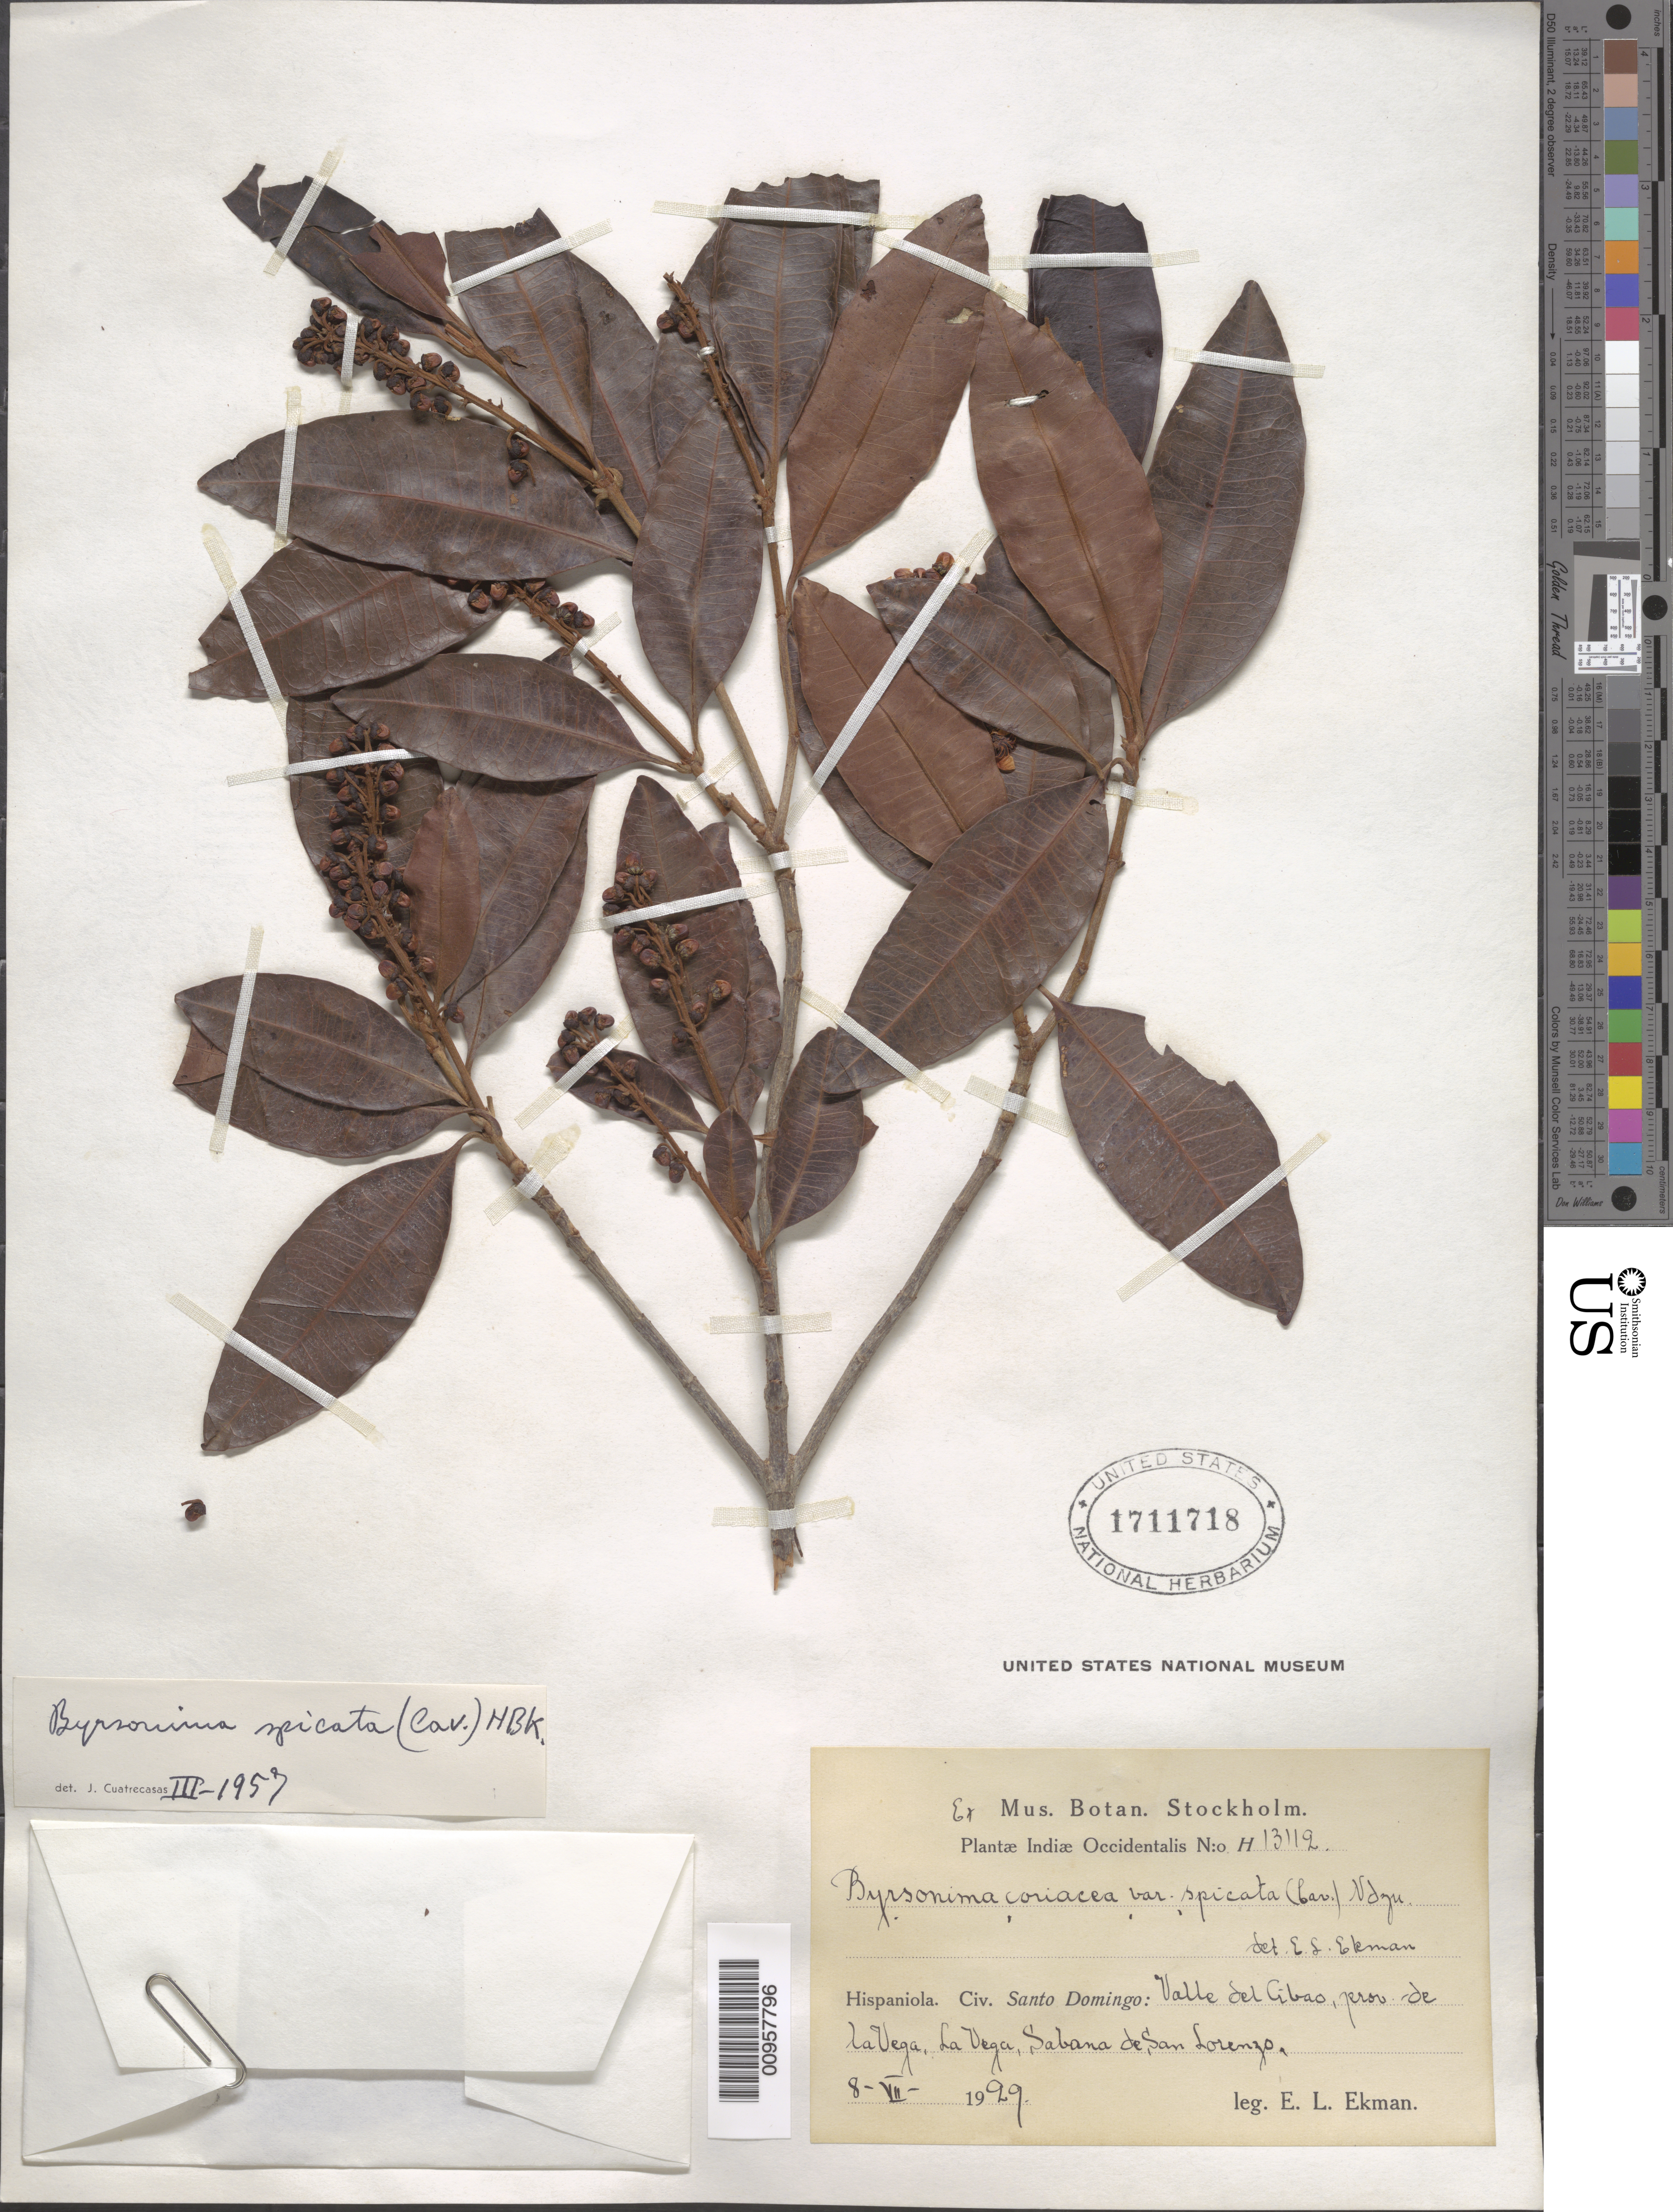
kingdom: Plantae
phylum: Tracheophyta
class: Magnoliopsida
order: Malpighiales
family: Malpighiaceae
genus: Byrsonima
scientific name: Byrsonima spicata (Cav.) DC.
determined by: Cuatrecasas, J.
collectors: E. L. Ekman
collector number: H 13112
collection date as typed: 08 Jul 1929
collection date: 1929-07-08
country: Dominican Republic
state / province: La Vega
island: Hispaniola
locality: Valle del Cibao, La Vega, Sabana de San Lorenzo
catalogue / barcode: US 1711718